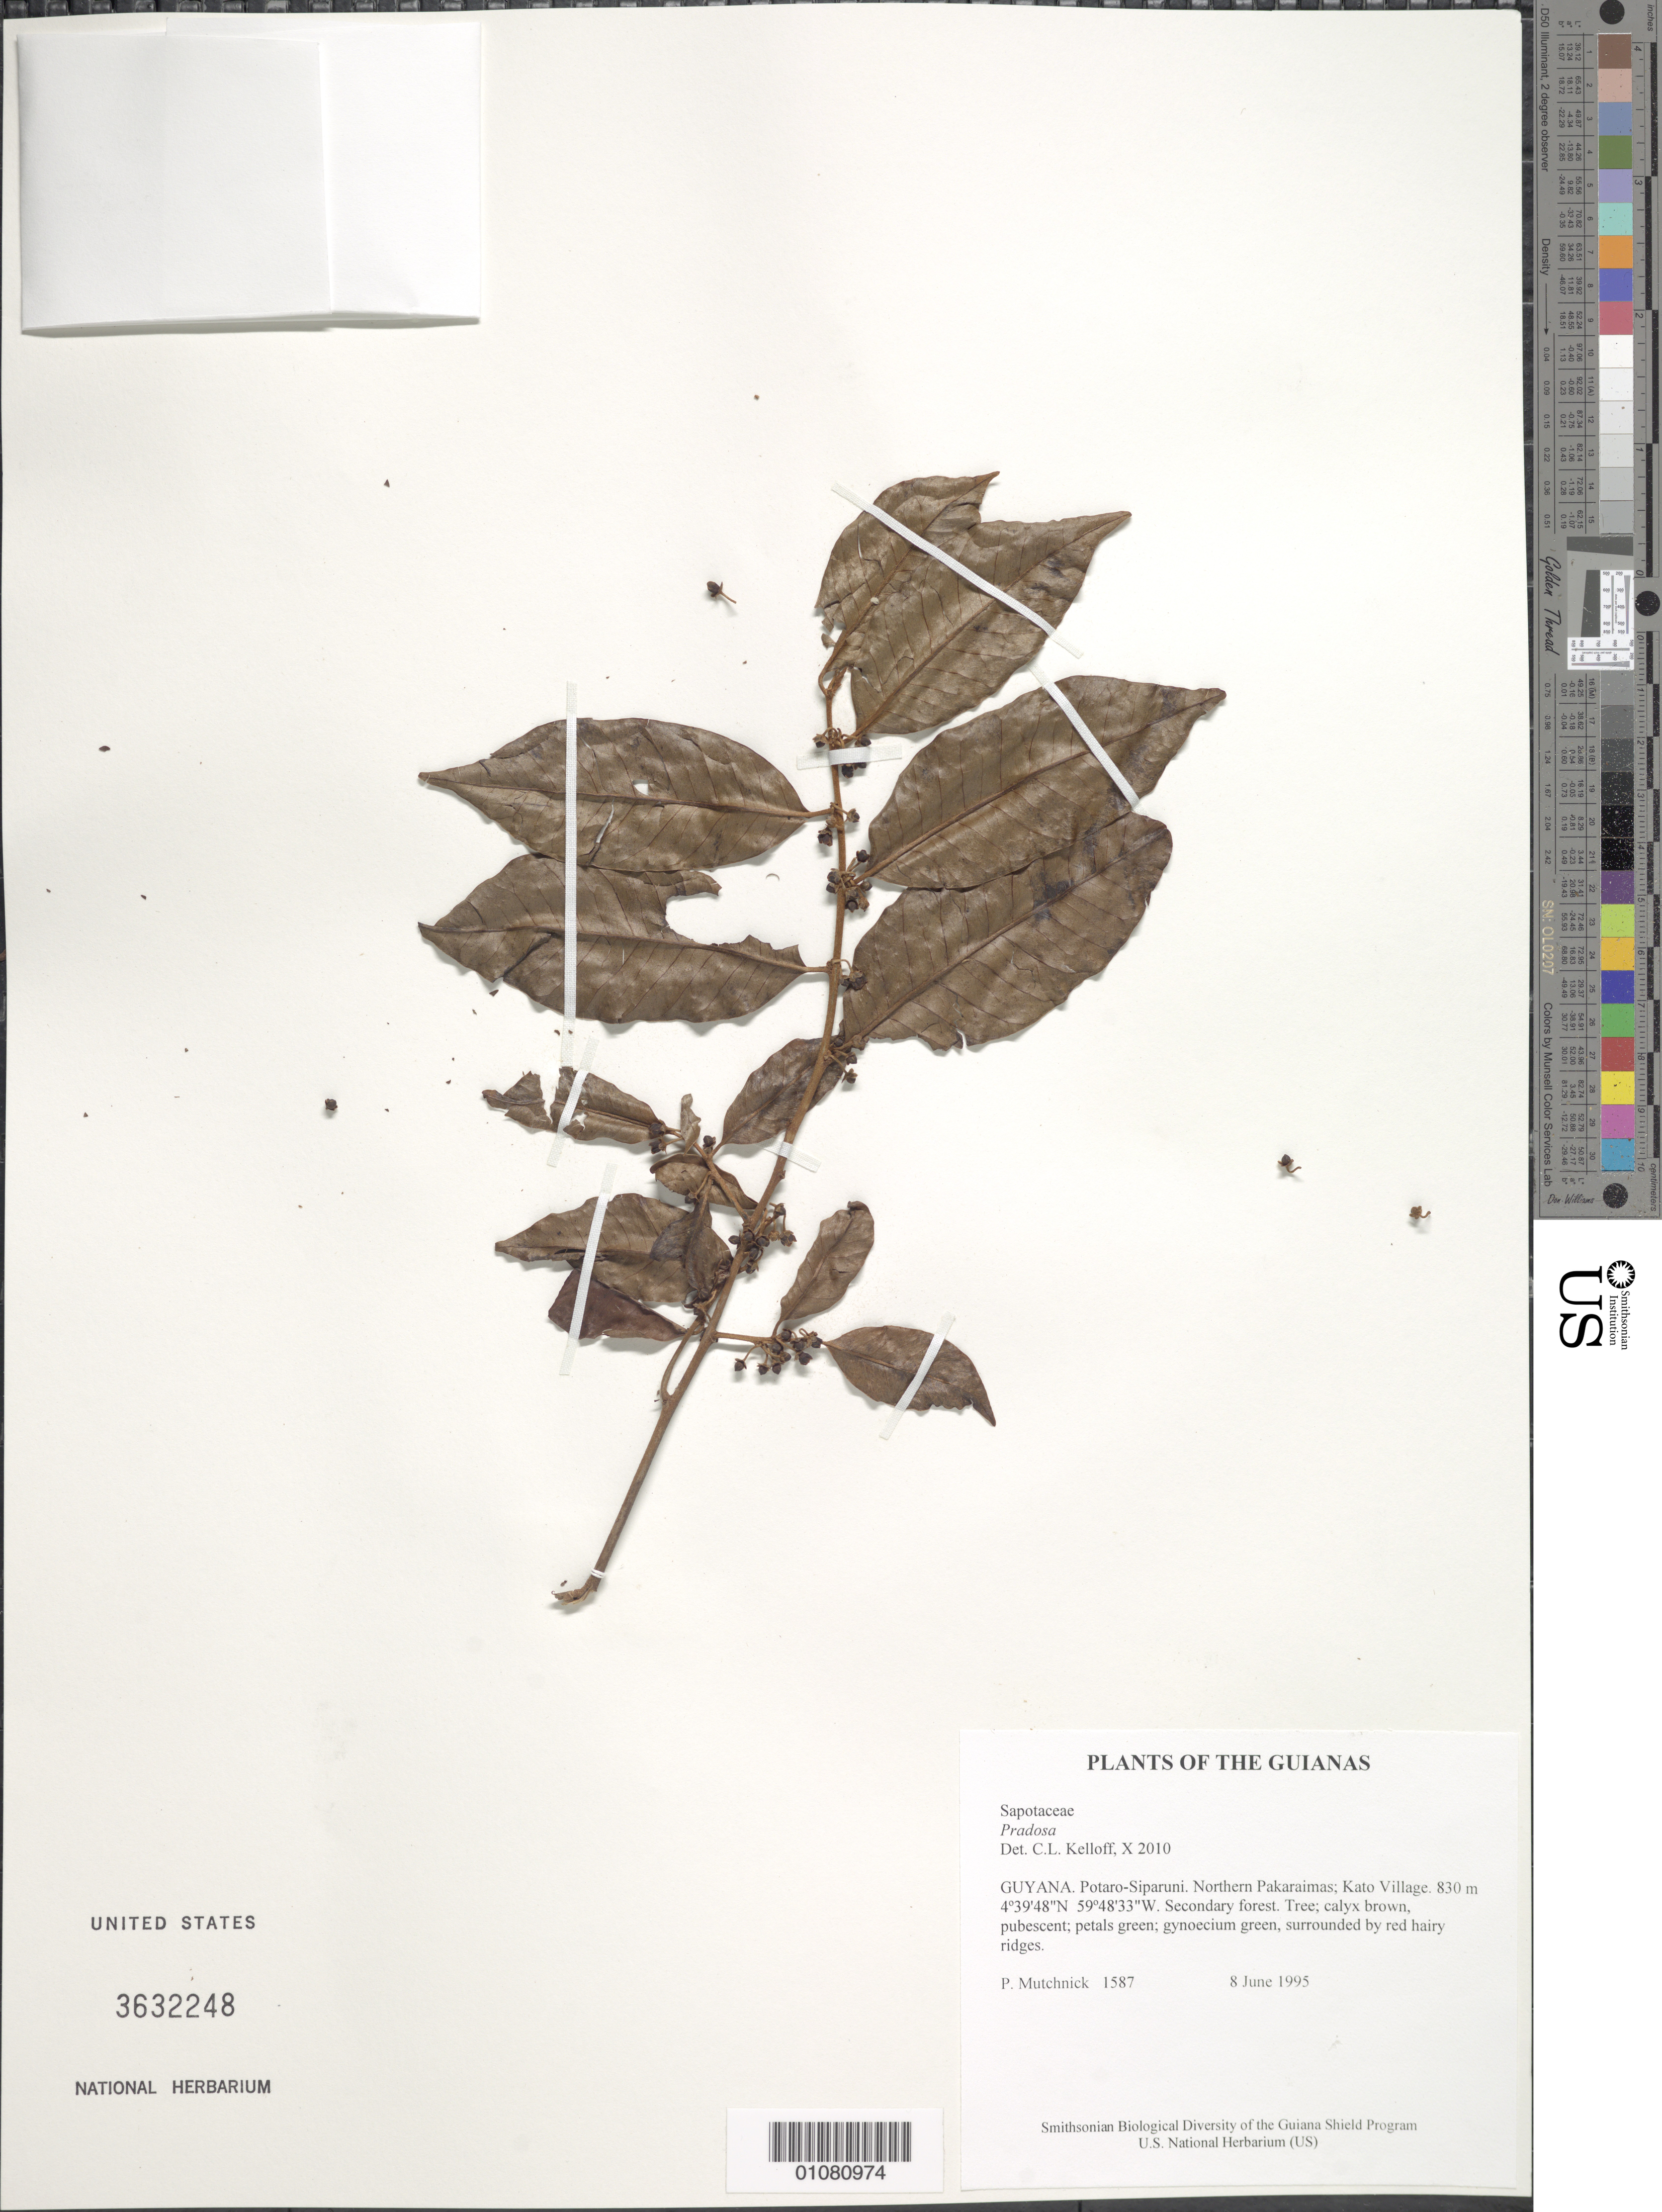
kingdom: Plantae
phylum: Tracheophyta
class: Magnoliopsida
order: Ericales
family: Sapotaceae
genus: Pradosia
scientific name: Pradosia sp.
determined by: Kelloff, Carol L., (US), Smithsonian Institution - National Museum of Natural History (UNITED STATES)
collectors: P. Mutchnick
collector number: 1587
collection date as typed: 8 June 1995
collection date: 1995-06-08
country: Guyana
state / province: Potaro-Siparuni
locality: Northern Pakaraimas; Kato Village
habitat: Secondary forest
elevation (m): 830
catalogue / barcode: US 3632248